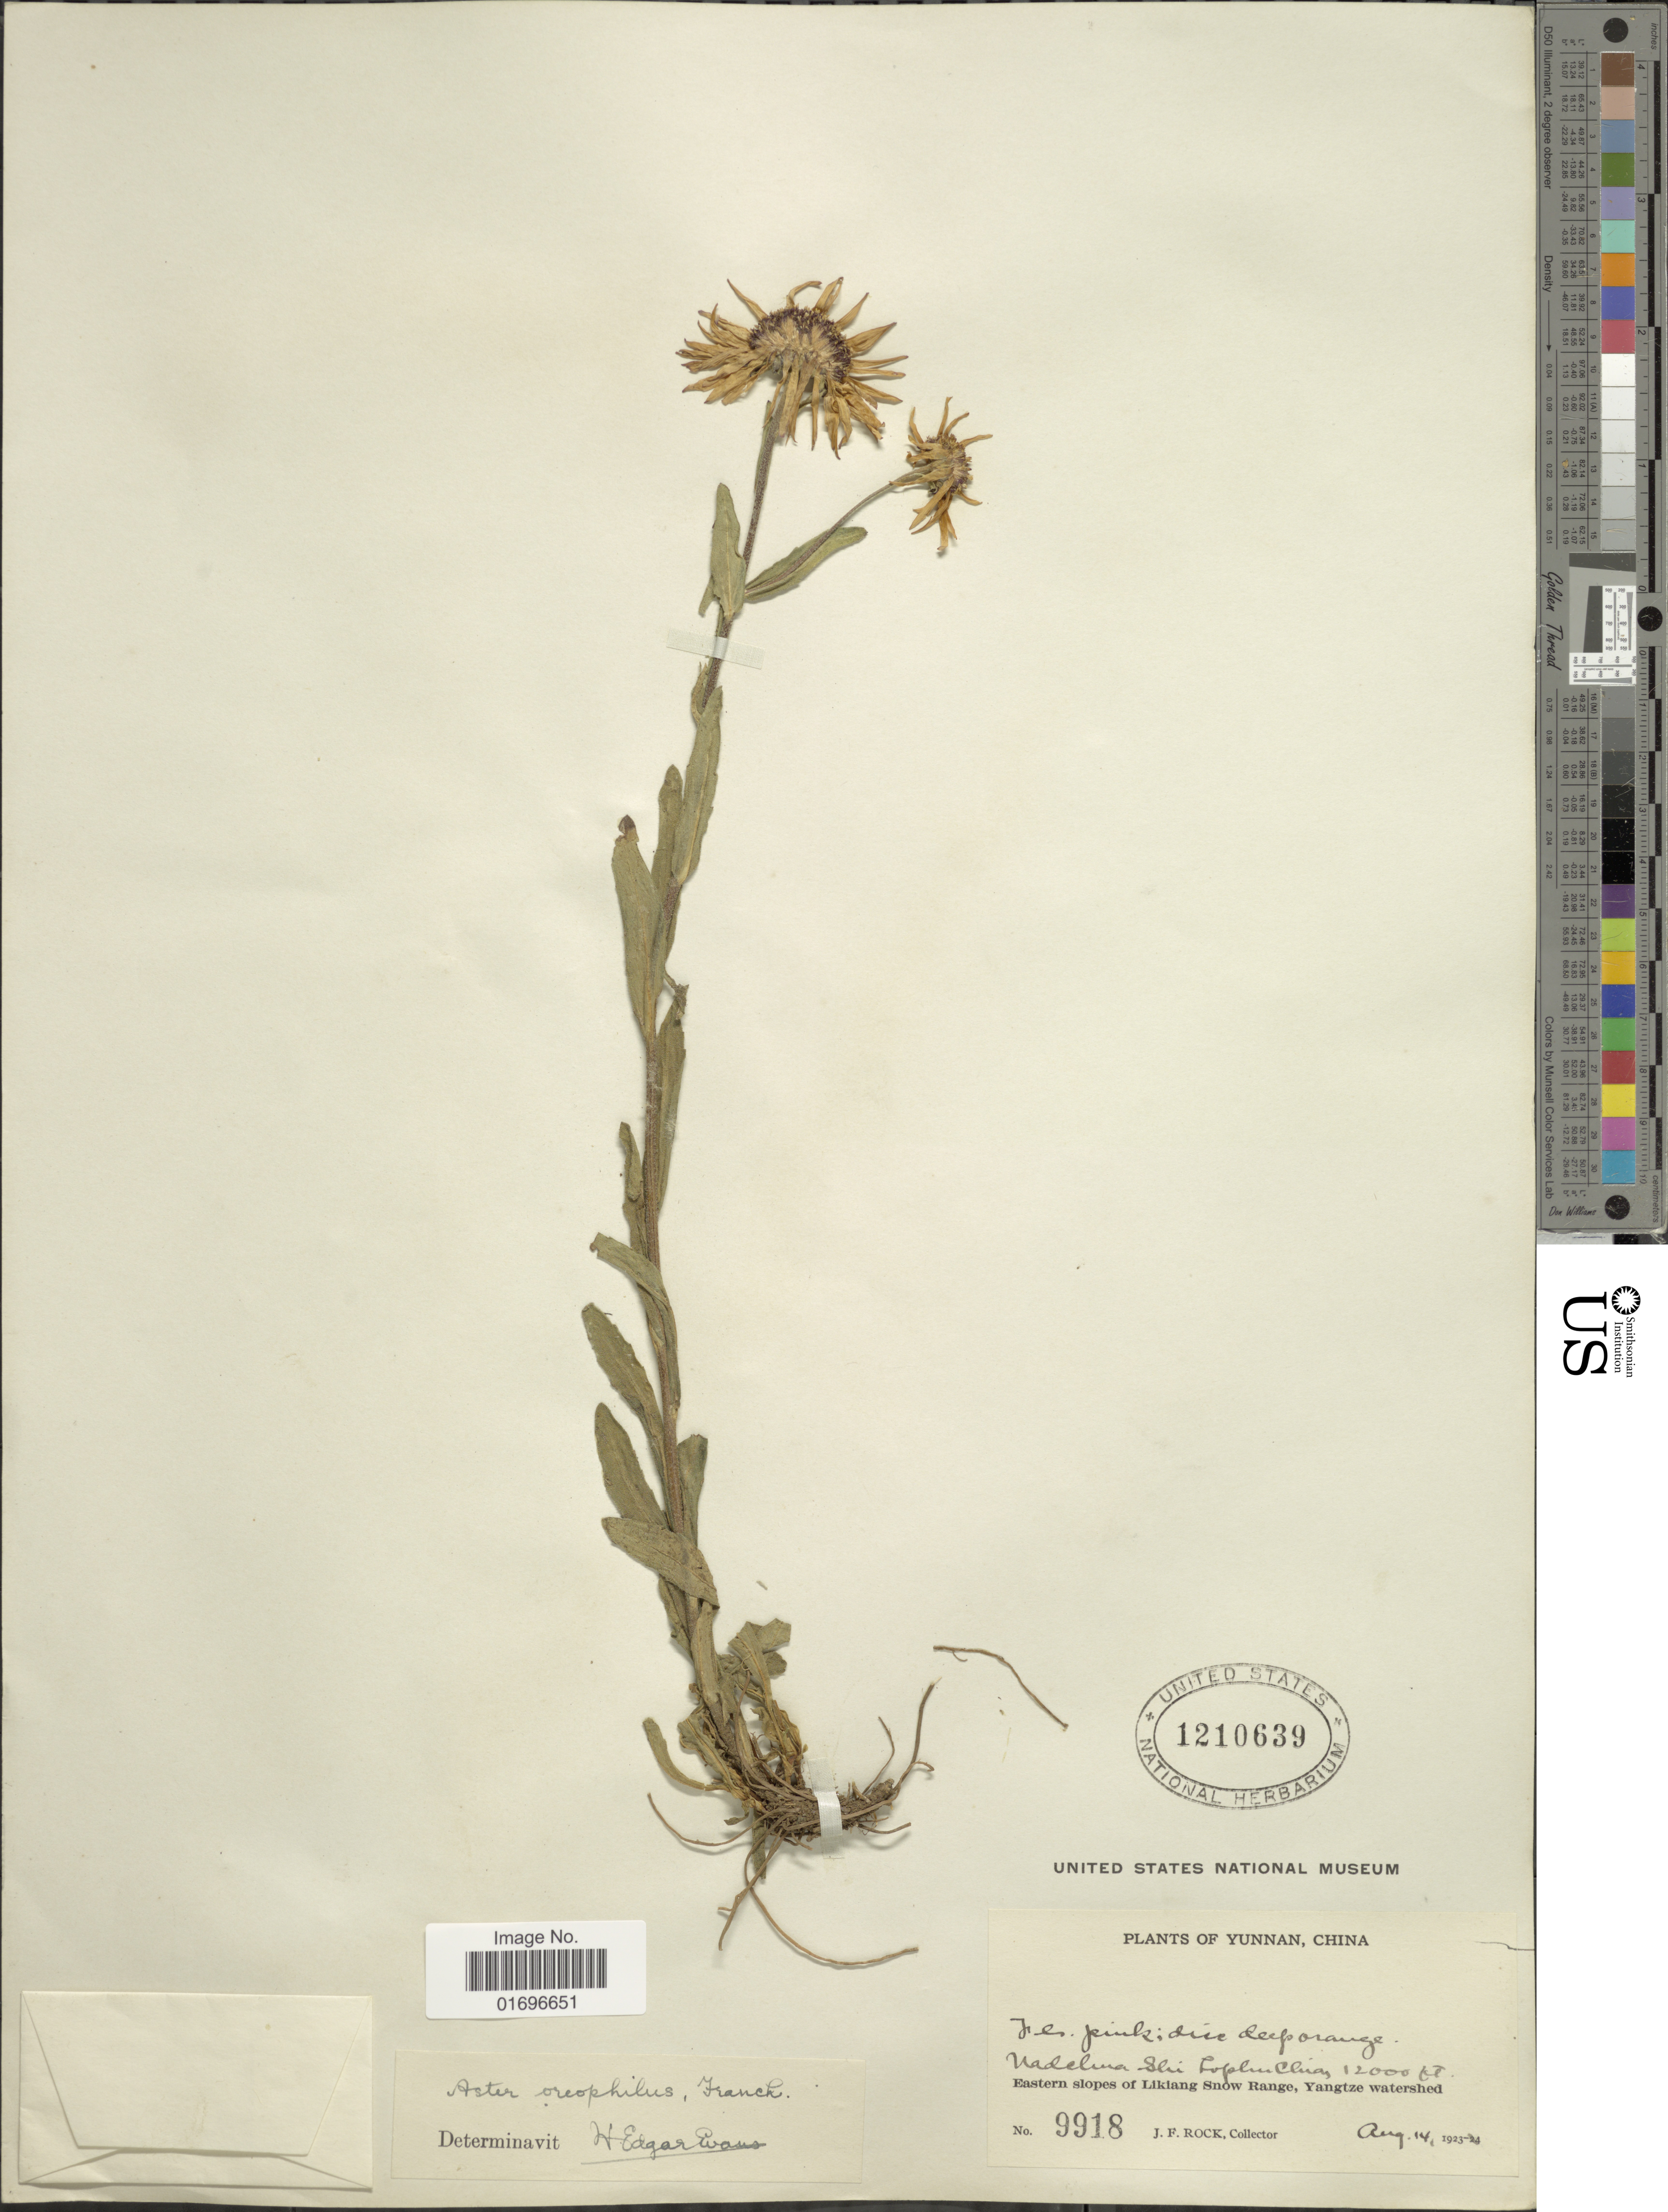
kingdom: Plantae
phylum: Tracheophyta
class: Magnoliopsida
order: Asterales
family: Asteraceae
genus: Aster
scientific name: Aster oreophilus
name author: Franch.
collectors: J. Rock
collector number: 9918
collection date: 1923-08-14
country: China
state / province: Yunnan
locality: Nadehua Shi Lophu Chia. Eastern slopes of Likiang Snow Range, Yangtze watershed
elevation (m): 3658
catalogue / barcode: US 1210639